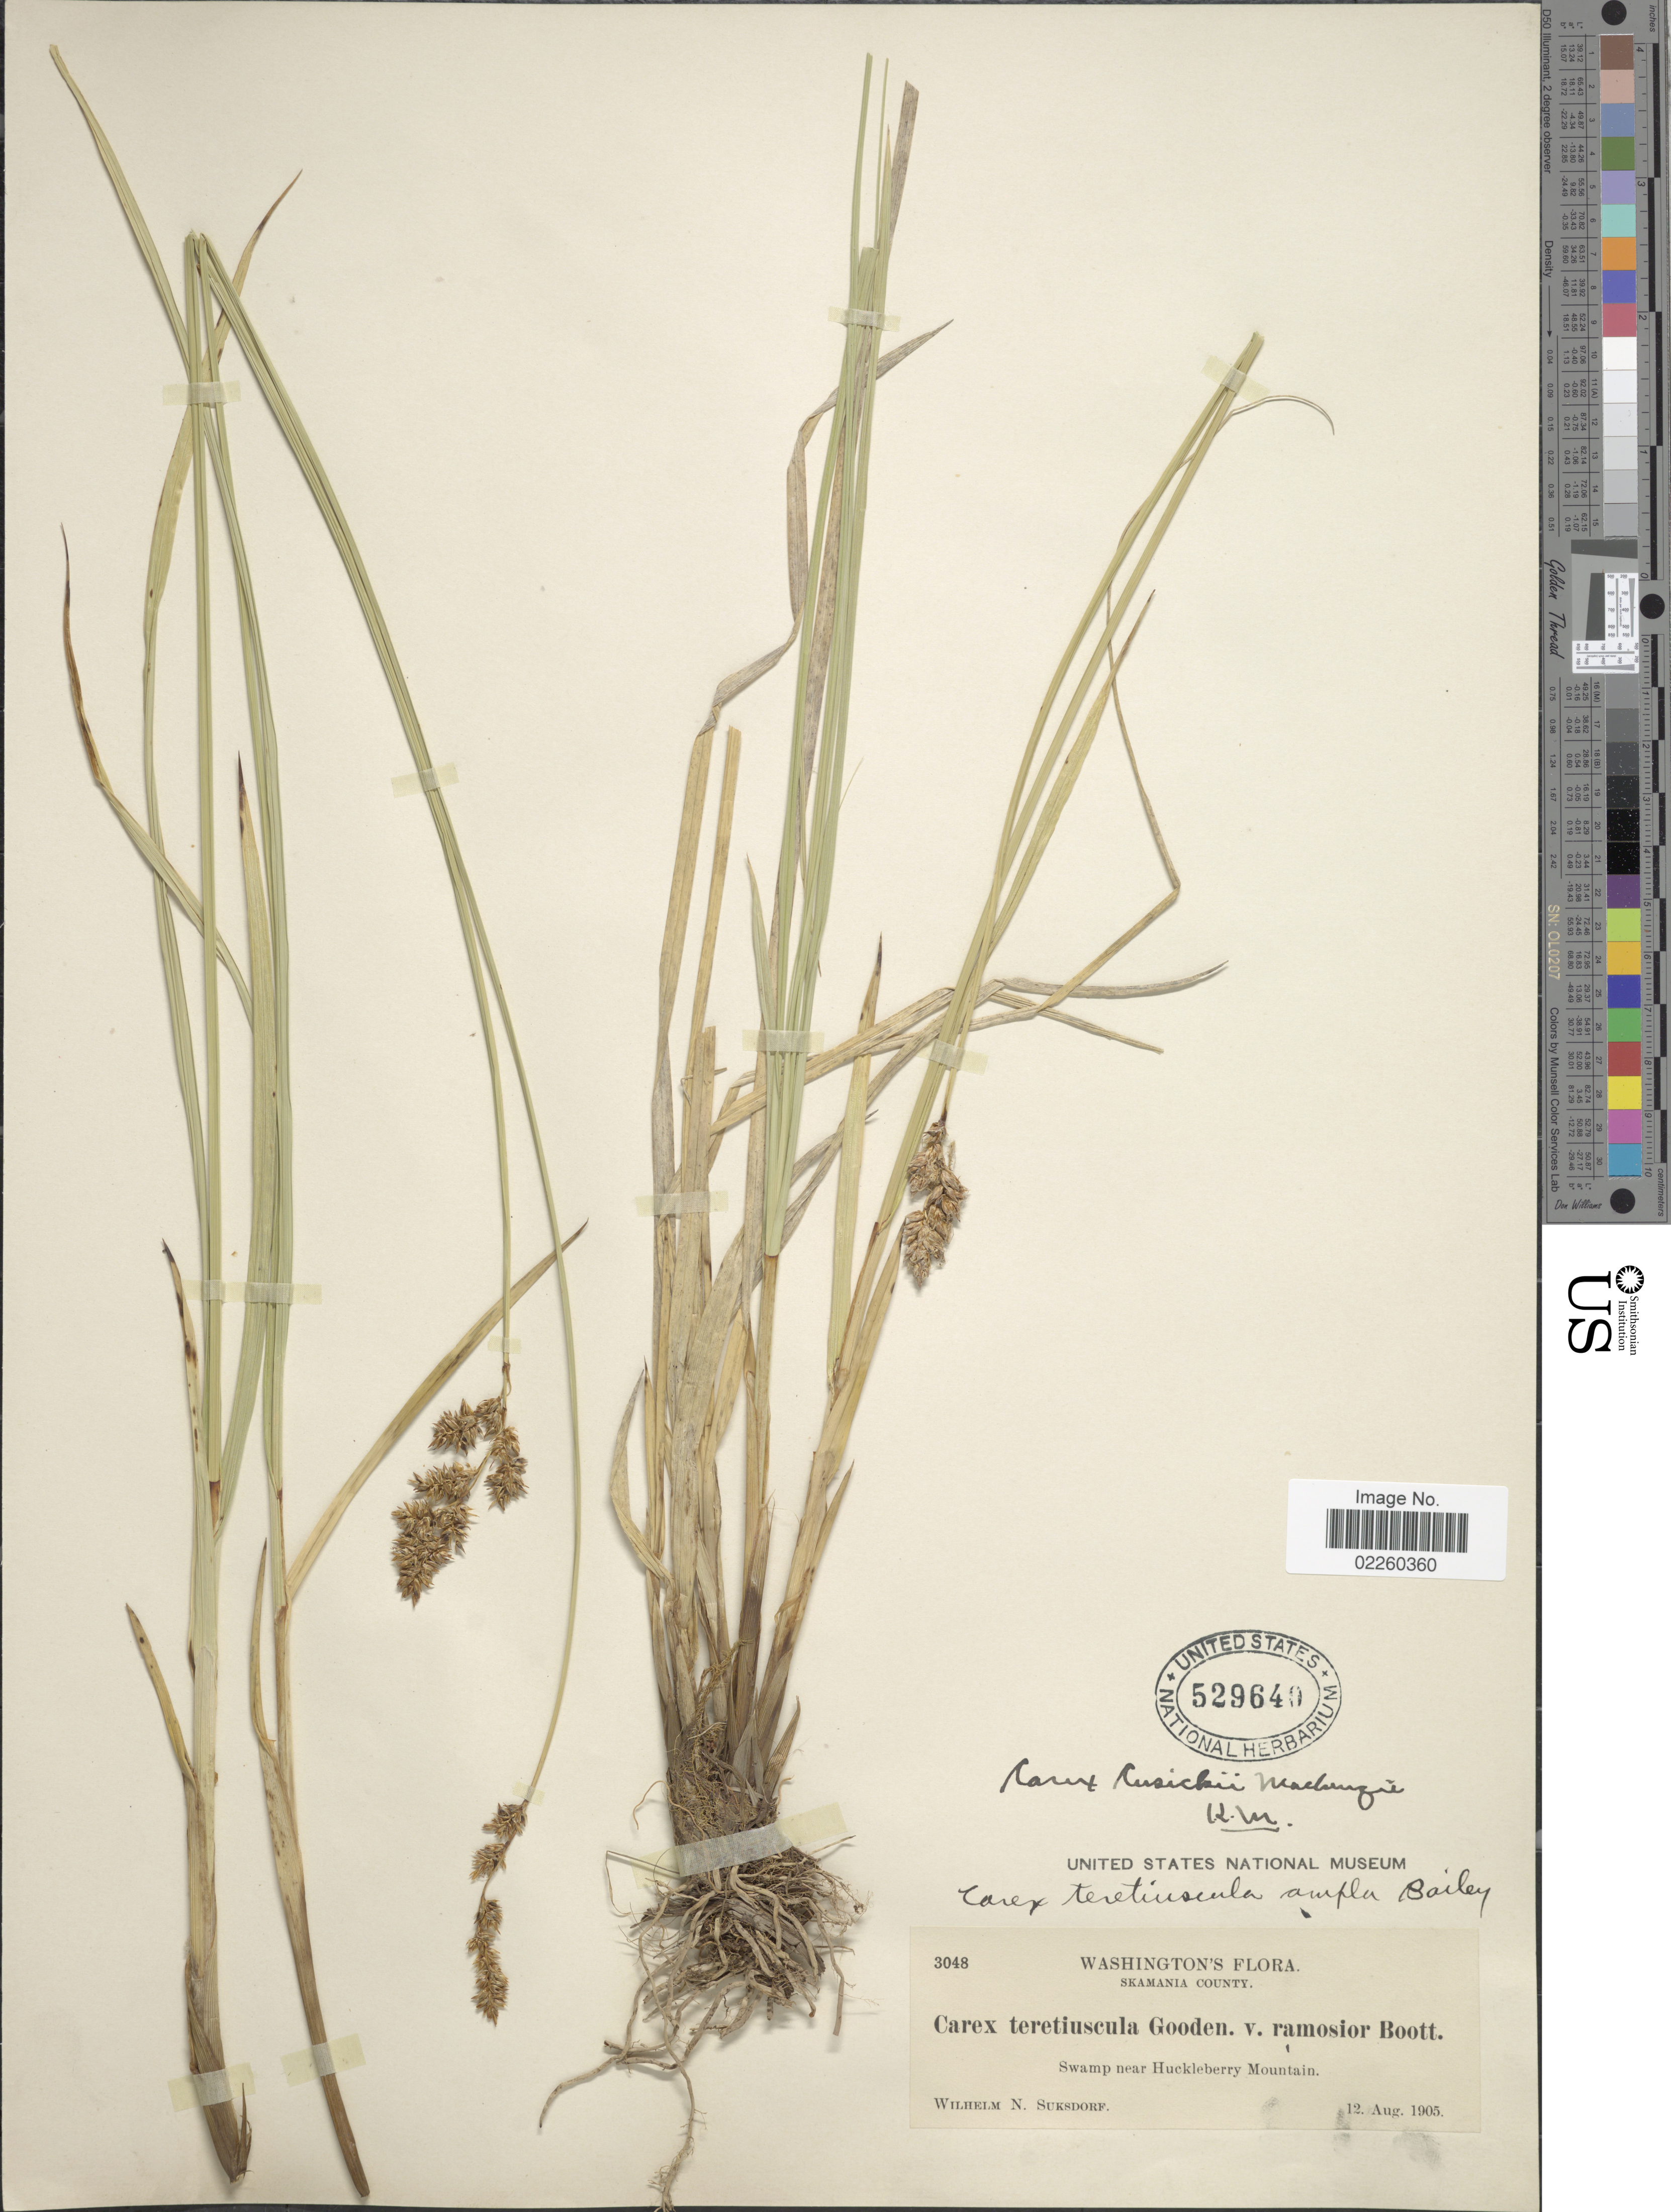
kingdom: Plantae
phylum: Tracheophyta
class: Liliopsida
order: Poales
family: Cyperaceae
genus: Carex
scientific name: Carex cusickii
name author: Mack.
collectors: W. N. Suksdorf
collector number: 3048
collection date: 1905-08-12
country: United States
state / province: Washington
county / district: Skamania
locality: Skamania County, Swamp near Huckleberry Mountain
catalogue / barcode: US 529640